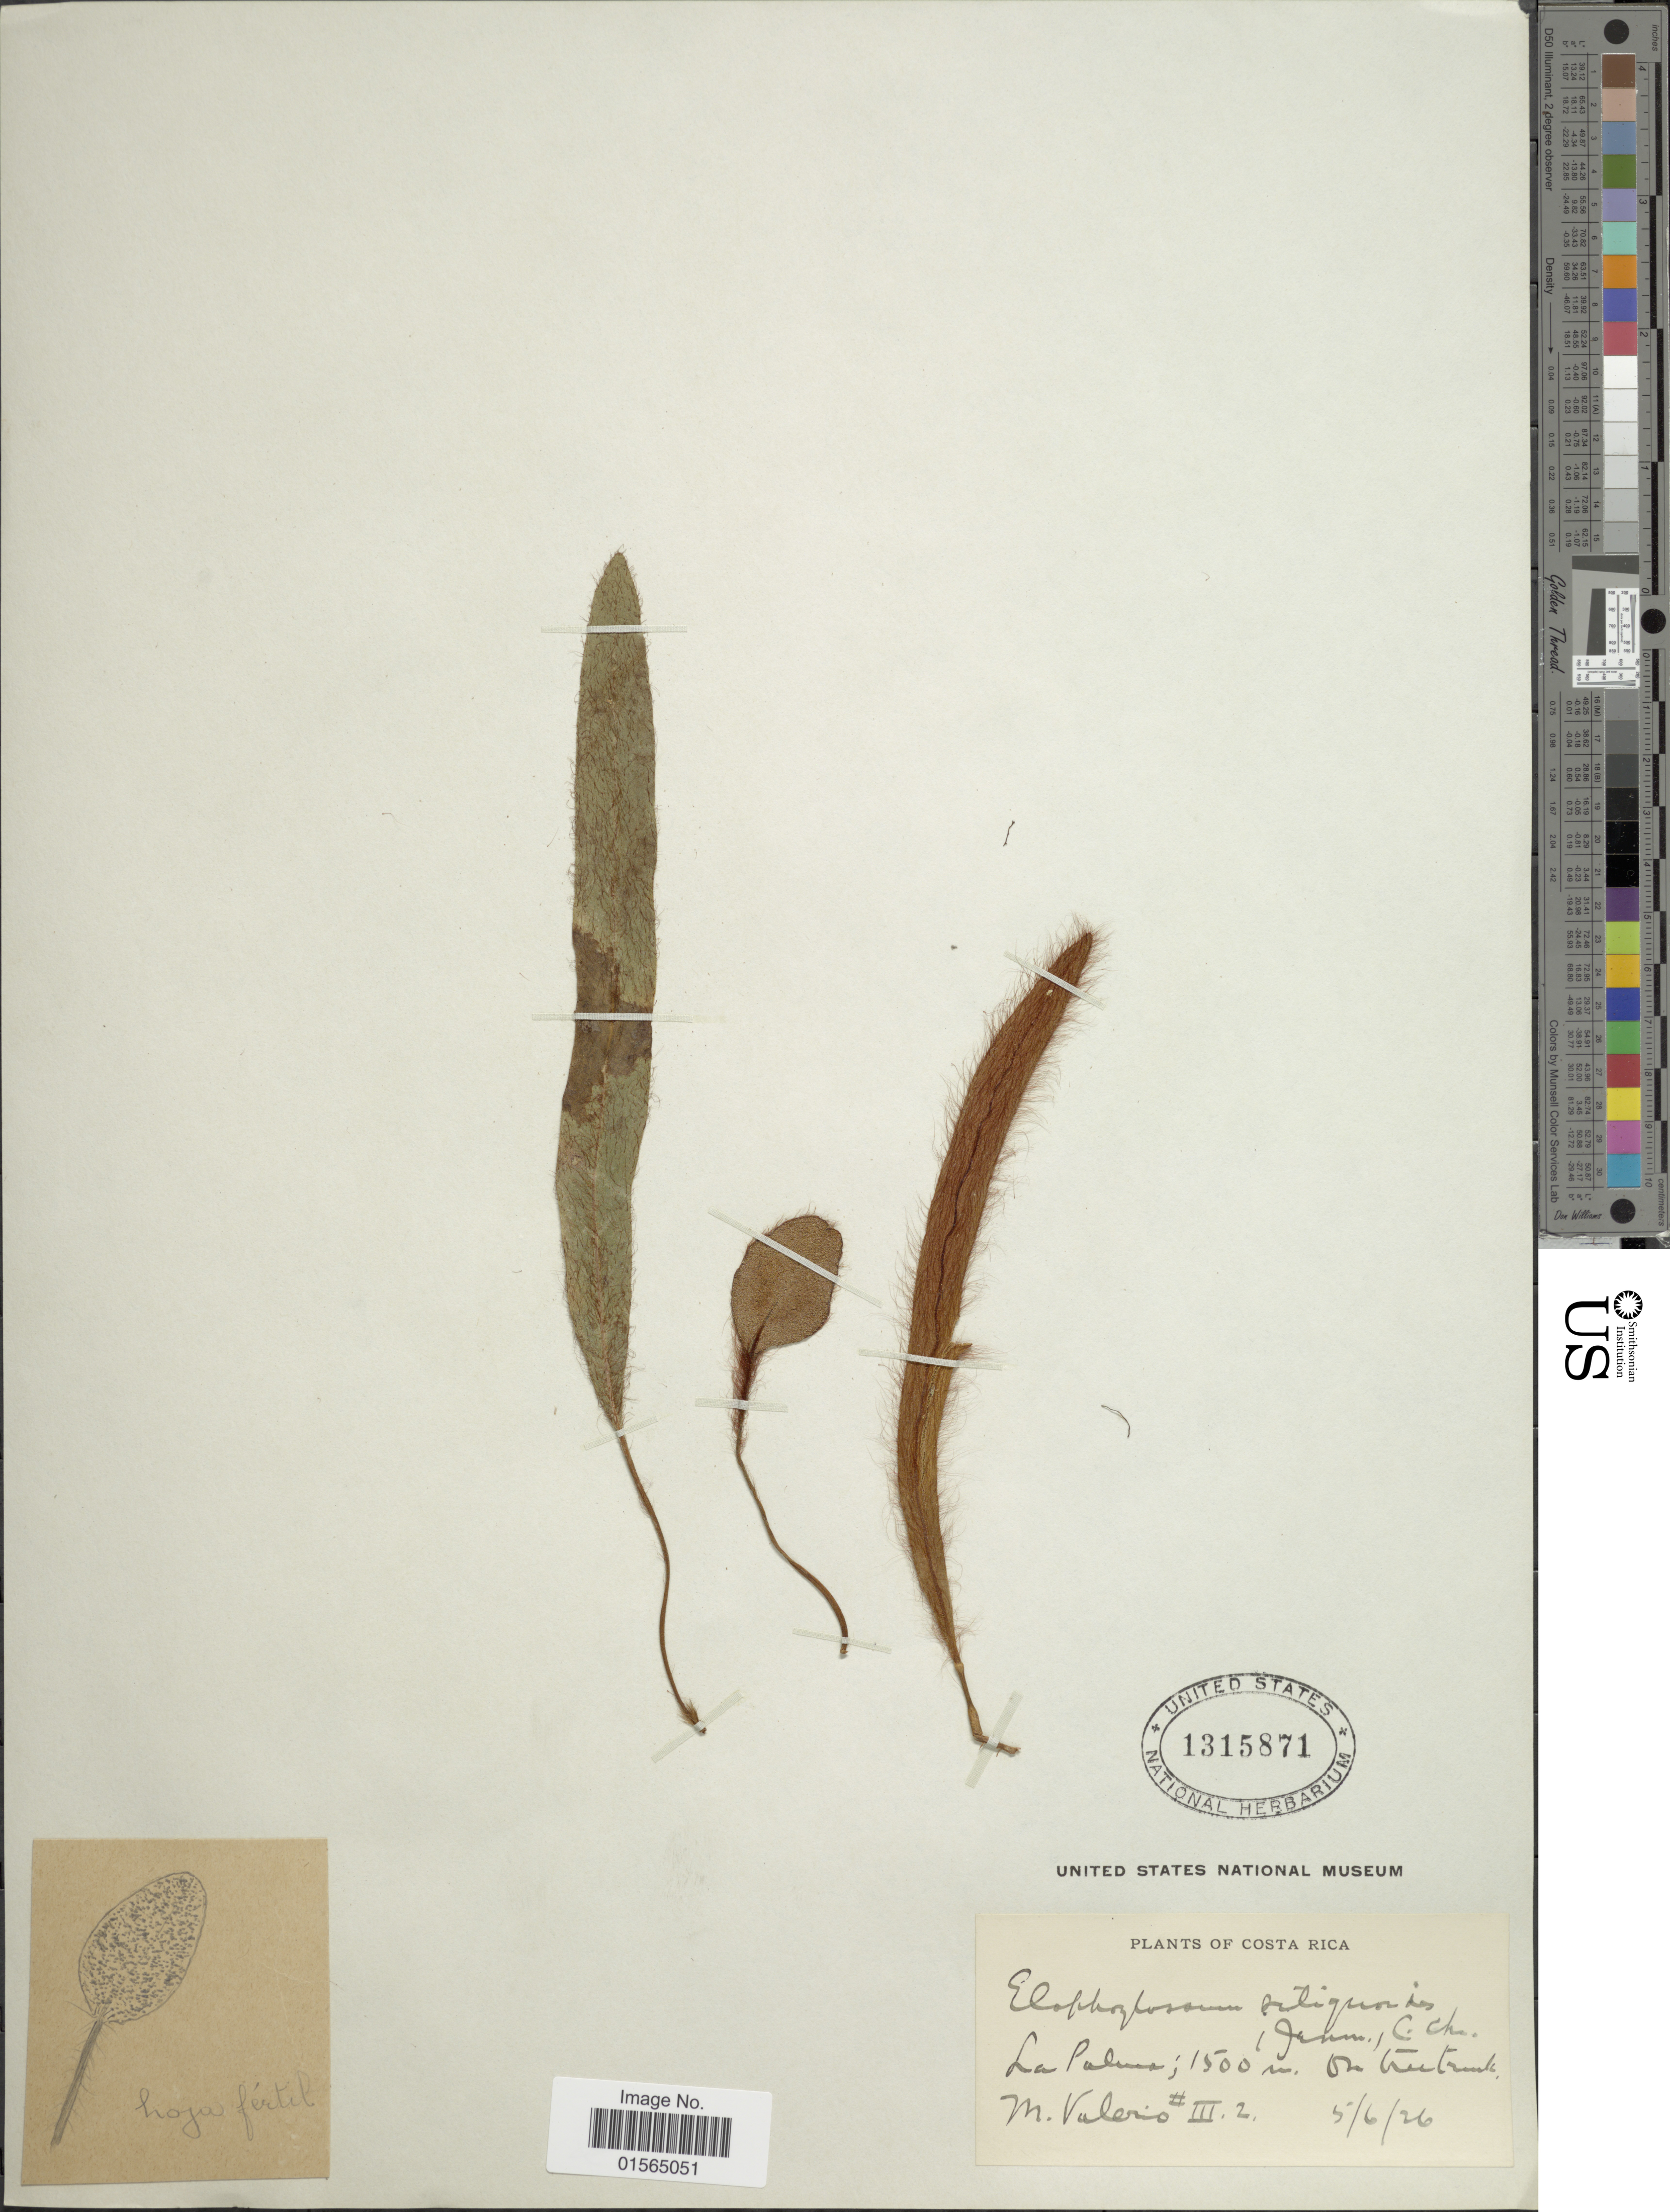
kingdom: Plantae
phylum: Tracheophyta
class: Polypodiopsida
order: Polypodiales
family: Dryopteridaceae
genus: Elaphoglossum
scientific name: Elaphoglossum siliquoides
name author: (Jenman) C. Chr.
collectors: M. Valerio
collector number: III2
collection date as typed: Transcribed d/m/y: 5/6/26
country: Costa Rica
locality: La Palma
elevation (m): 1500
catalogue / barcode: US 1315871